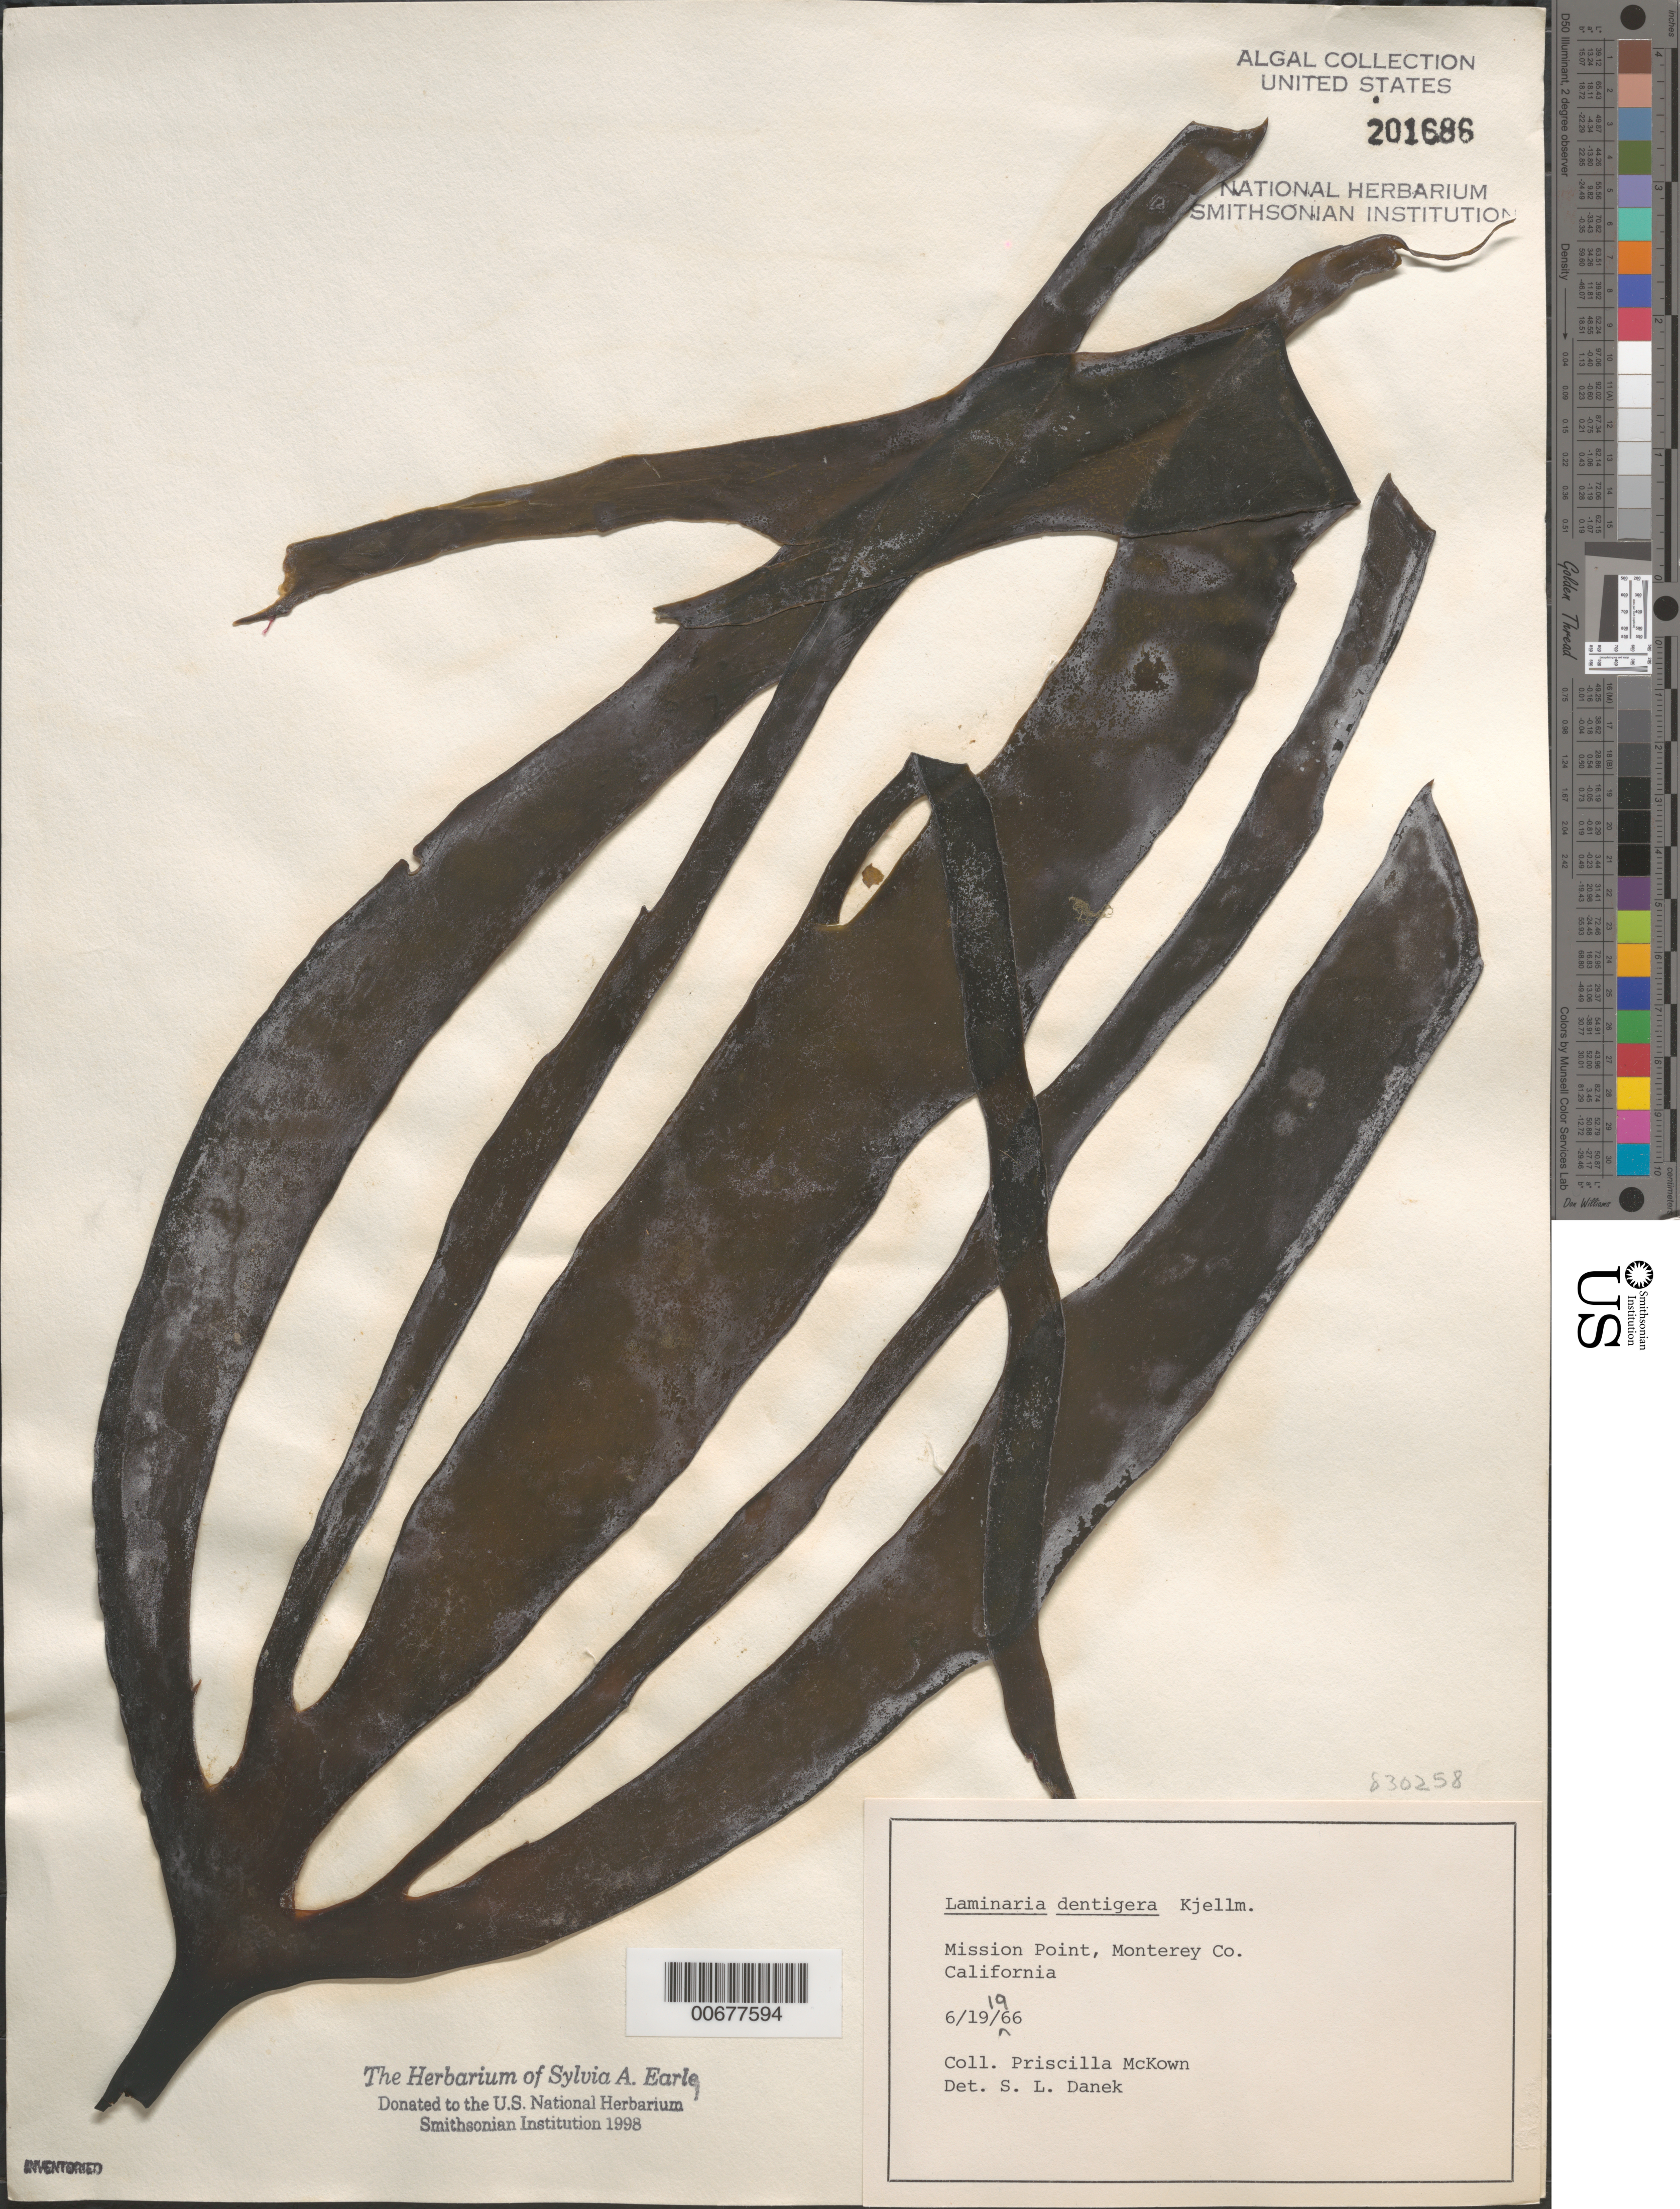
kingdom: Chromista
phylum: Ochrophyta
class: Phaeophyceae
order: Laminariales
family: Laminariaceae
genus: Laminaria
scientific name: Laminaria dentigera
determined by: Danek, S. L.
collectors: P. McKown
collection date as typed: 19 Jun 1966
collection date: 1966-06-19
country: United States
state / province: California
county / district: Monterey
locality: Mission Point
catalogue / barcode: US 201686